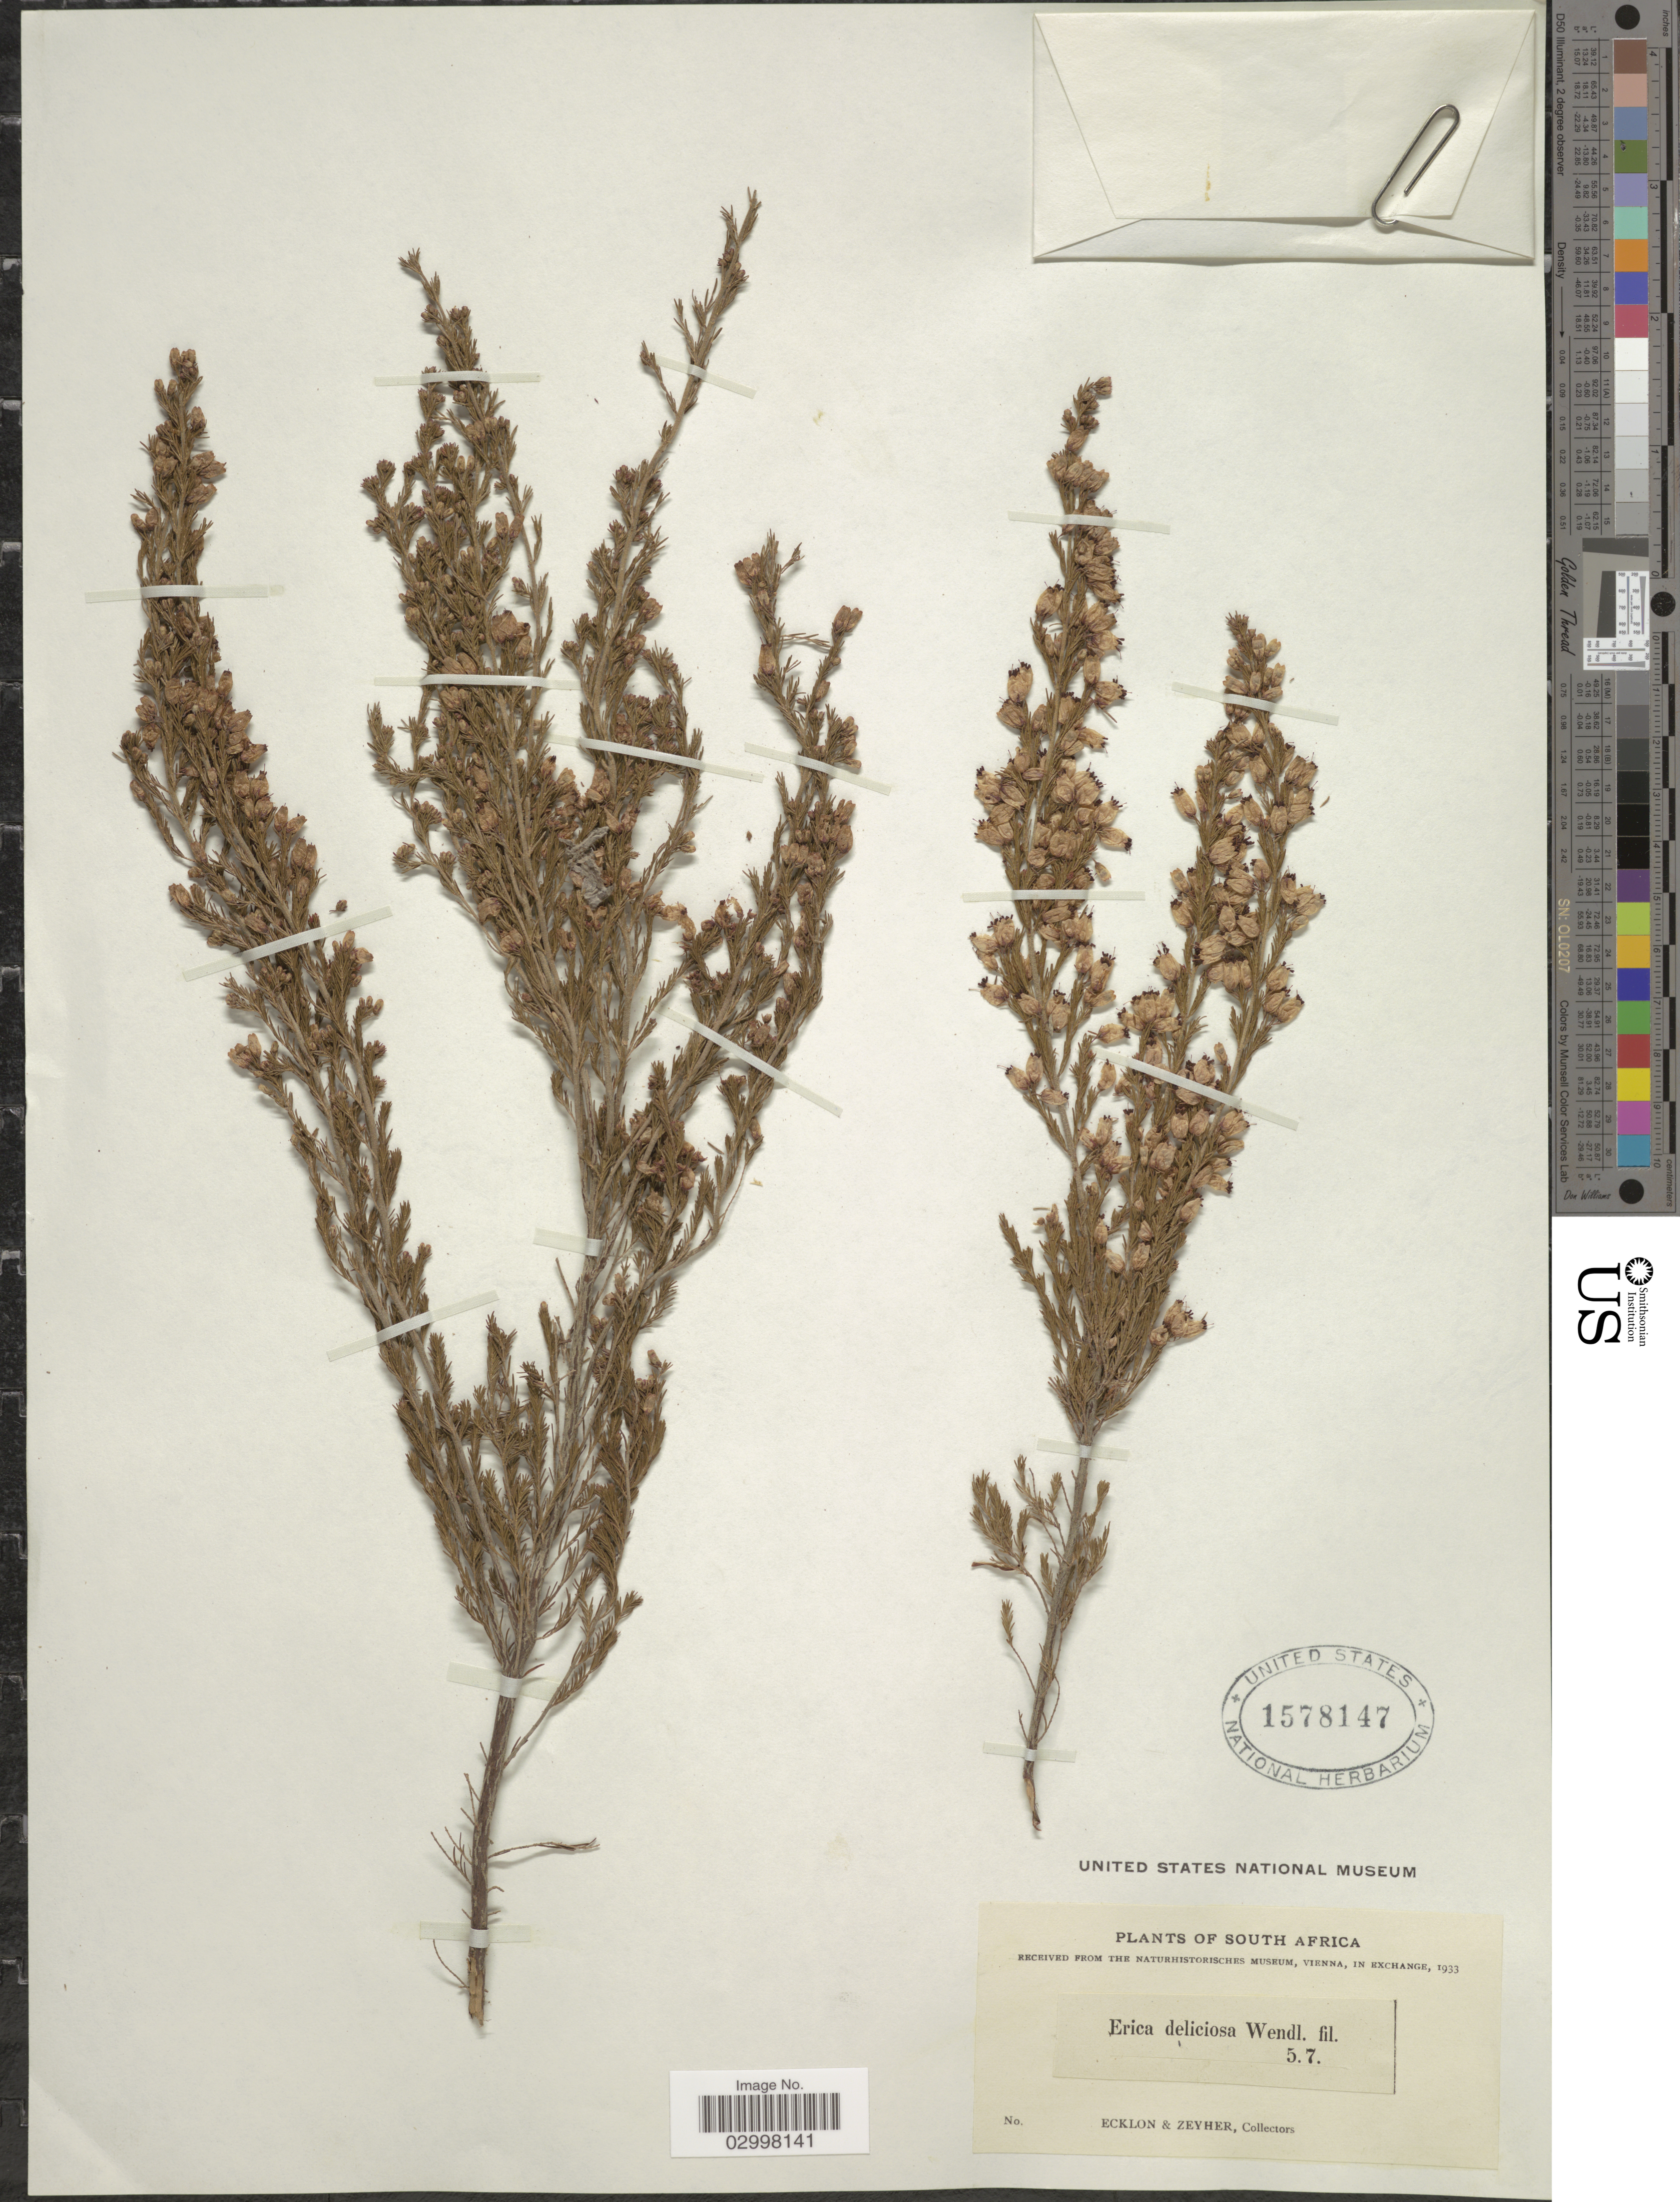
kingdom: Plantae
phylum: Tracheophyta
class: Magnoliopsida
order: Ericales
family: Ericaceae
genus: Erica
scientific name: Erica deliciosa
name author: H.L. Wendl. ex Benth.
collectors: -. Ecklon & -. Zeyher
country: South Africa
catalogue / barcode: US 1578147